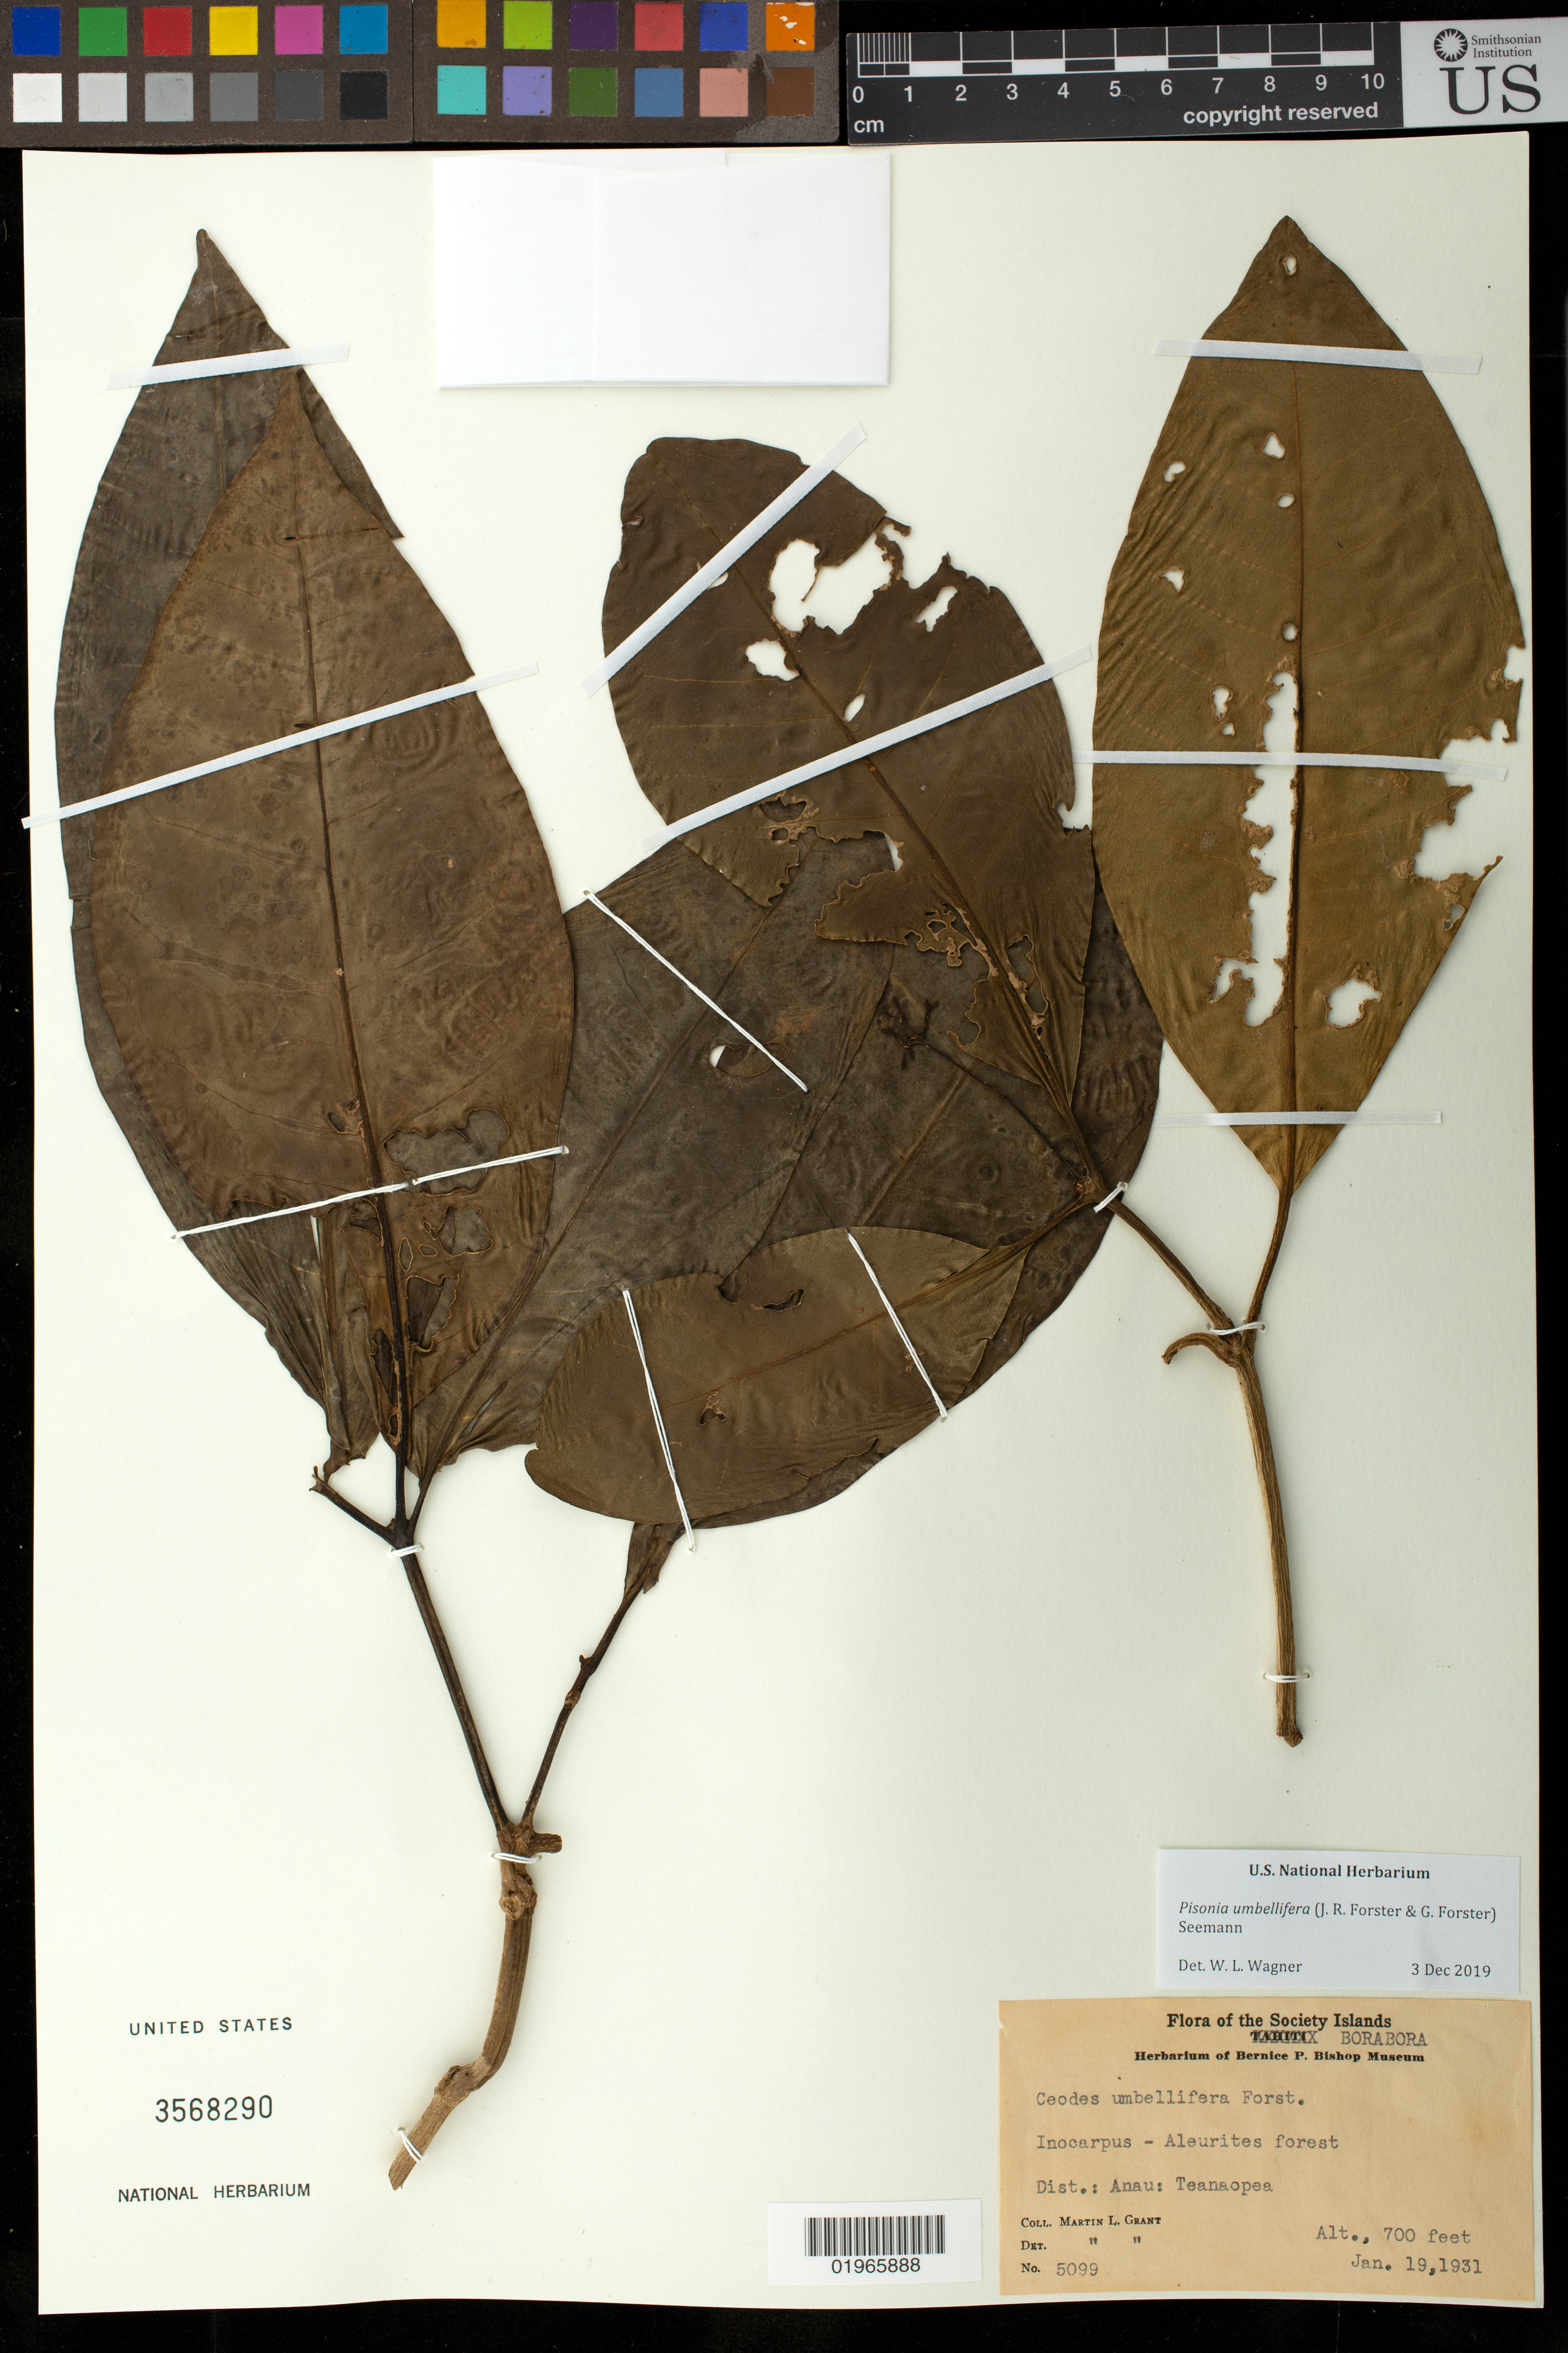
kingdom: Plantae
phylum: Tracheophyta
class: Magnoliopsida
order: Caryophyllales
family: Nyctaginaceae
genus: Ceodes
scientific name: Ceodes umbellifera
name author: J.R. Forst. & G. Forst.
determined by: Wagner, W. L., (BOT), Smithsonian Institution - National Museum of Natural History (UNITED STATES)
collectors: M. L. Grant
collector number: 5099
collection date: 1931-01-19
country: French Polynesia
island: Bora Bora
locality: The Society Islands, Dist. Anau; Teanaopea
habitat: Forest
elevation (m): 213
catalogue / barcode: US 3568290